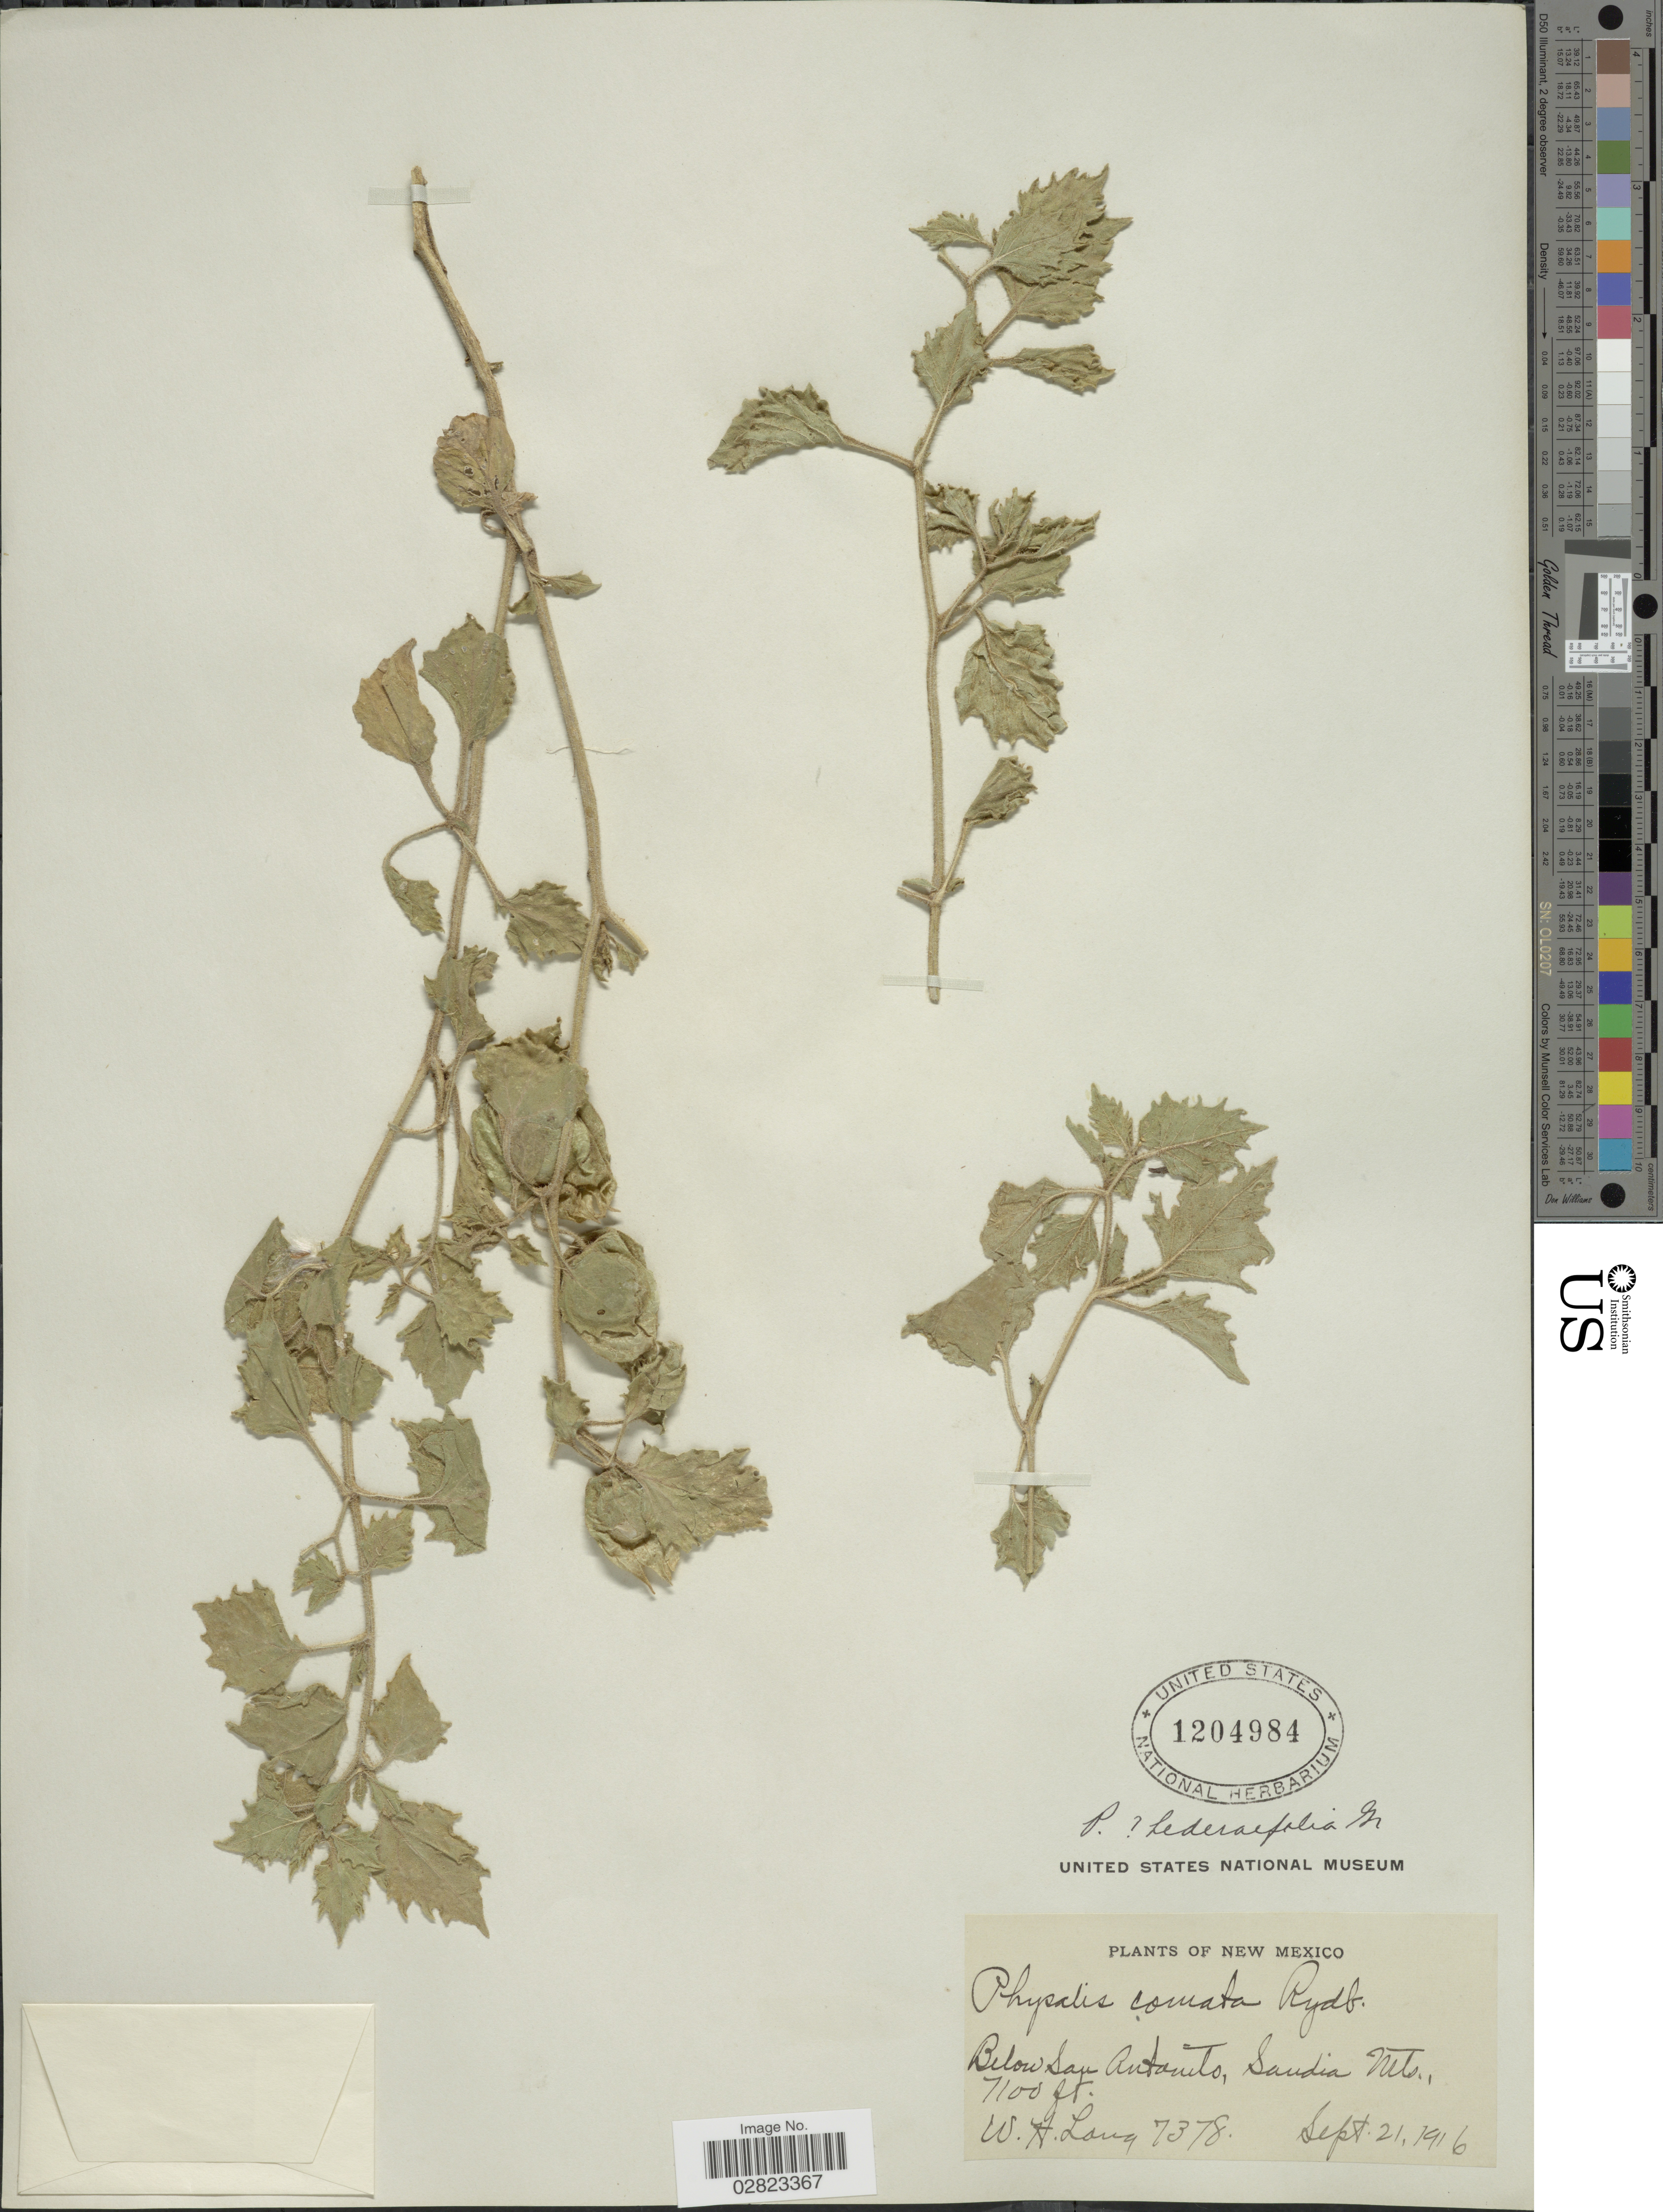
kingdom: Plantae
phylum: Tracheophyta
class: Magnoliopsida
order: Solanales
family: Solanaceae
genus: Physalis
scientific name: Physalis hederifolia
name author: A. Gray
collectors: W. Long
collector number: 7378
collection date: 1916-09-21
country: United States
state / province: New Mexico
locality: Below San Antonito, Sandia Mts.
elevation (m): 2164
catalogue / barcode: US 1204984